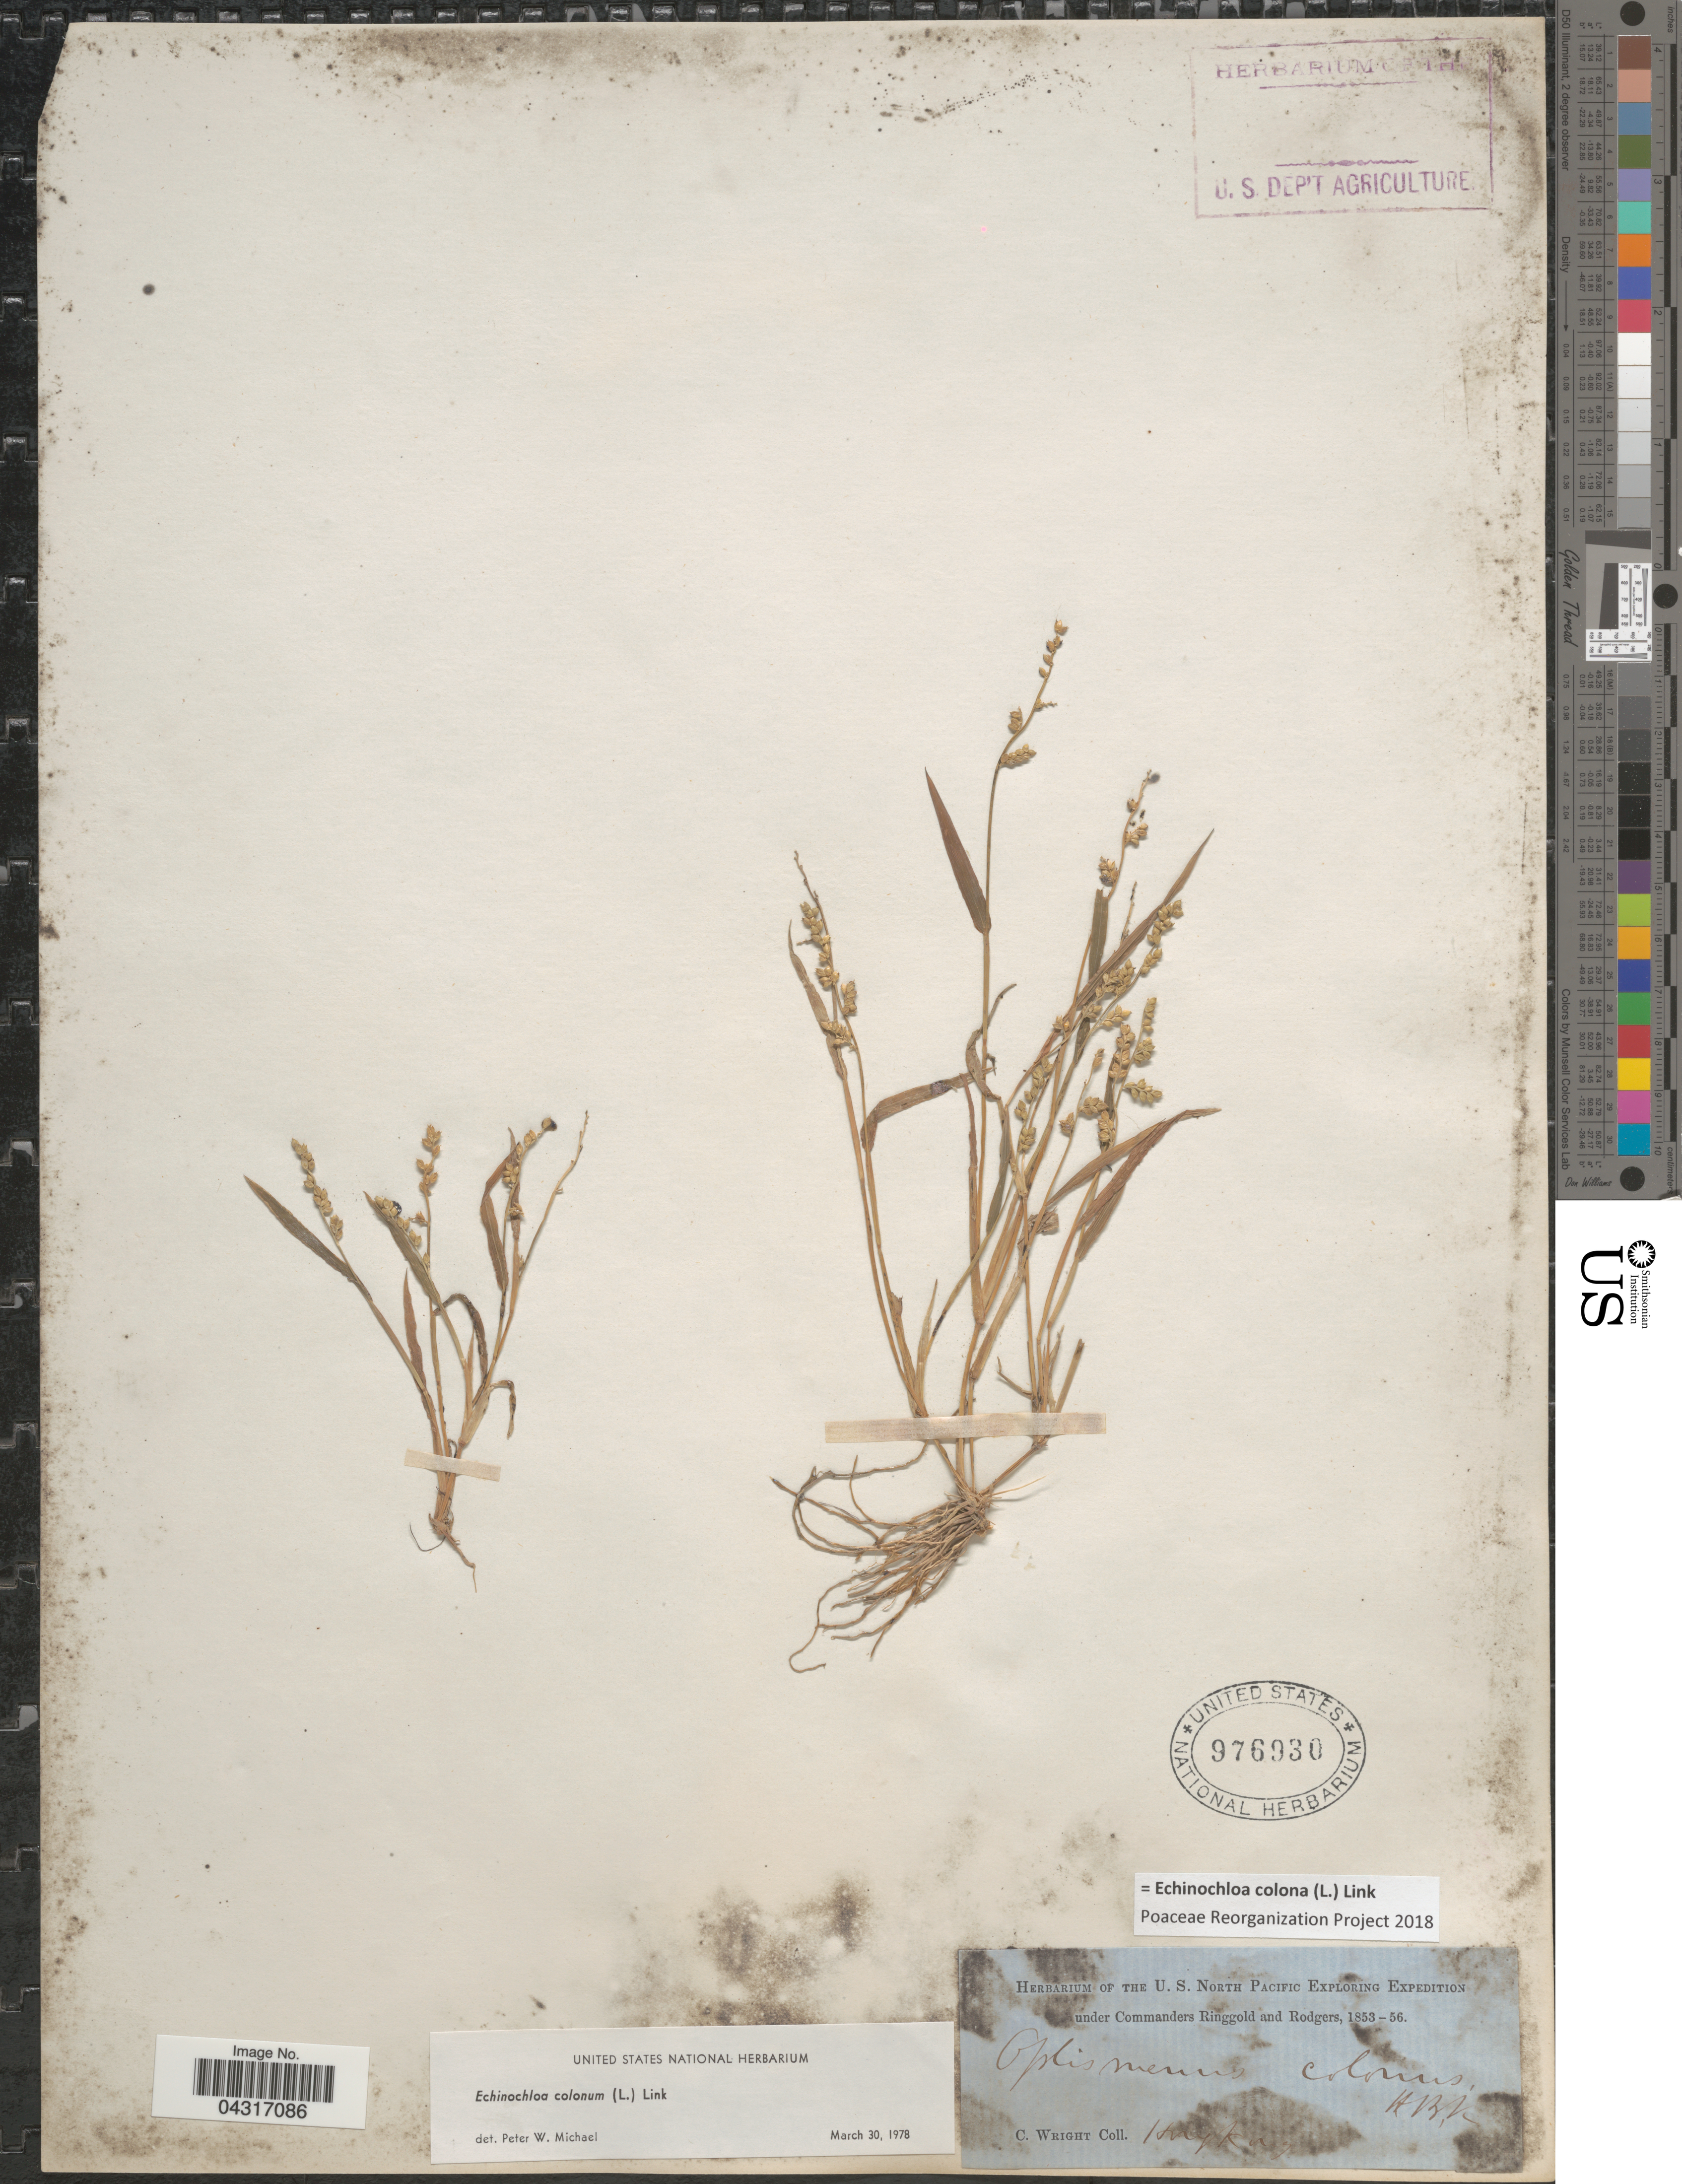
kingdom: Plantae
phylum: Tracheophyta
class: Liliopsida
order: Poales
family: Poaceae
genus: Echinochloa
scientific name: Echinochloa colona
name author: (L.) Link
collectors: C. Wright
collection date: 1853/1856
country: China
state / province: Hong Kong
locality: The U.S. North Pacific Exploring Expedition. Hong Kong.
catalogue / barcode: US 976930